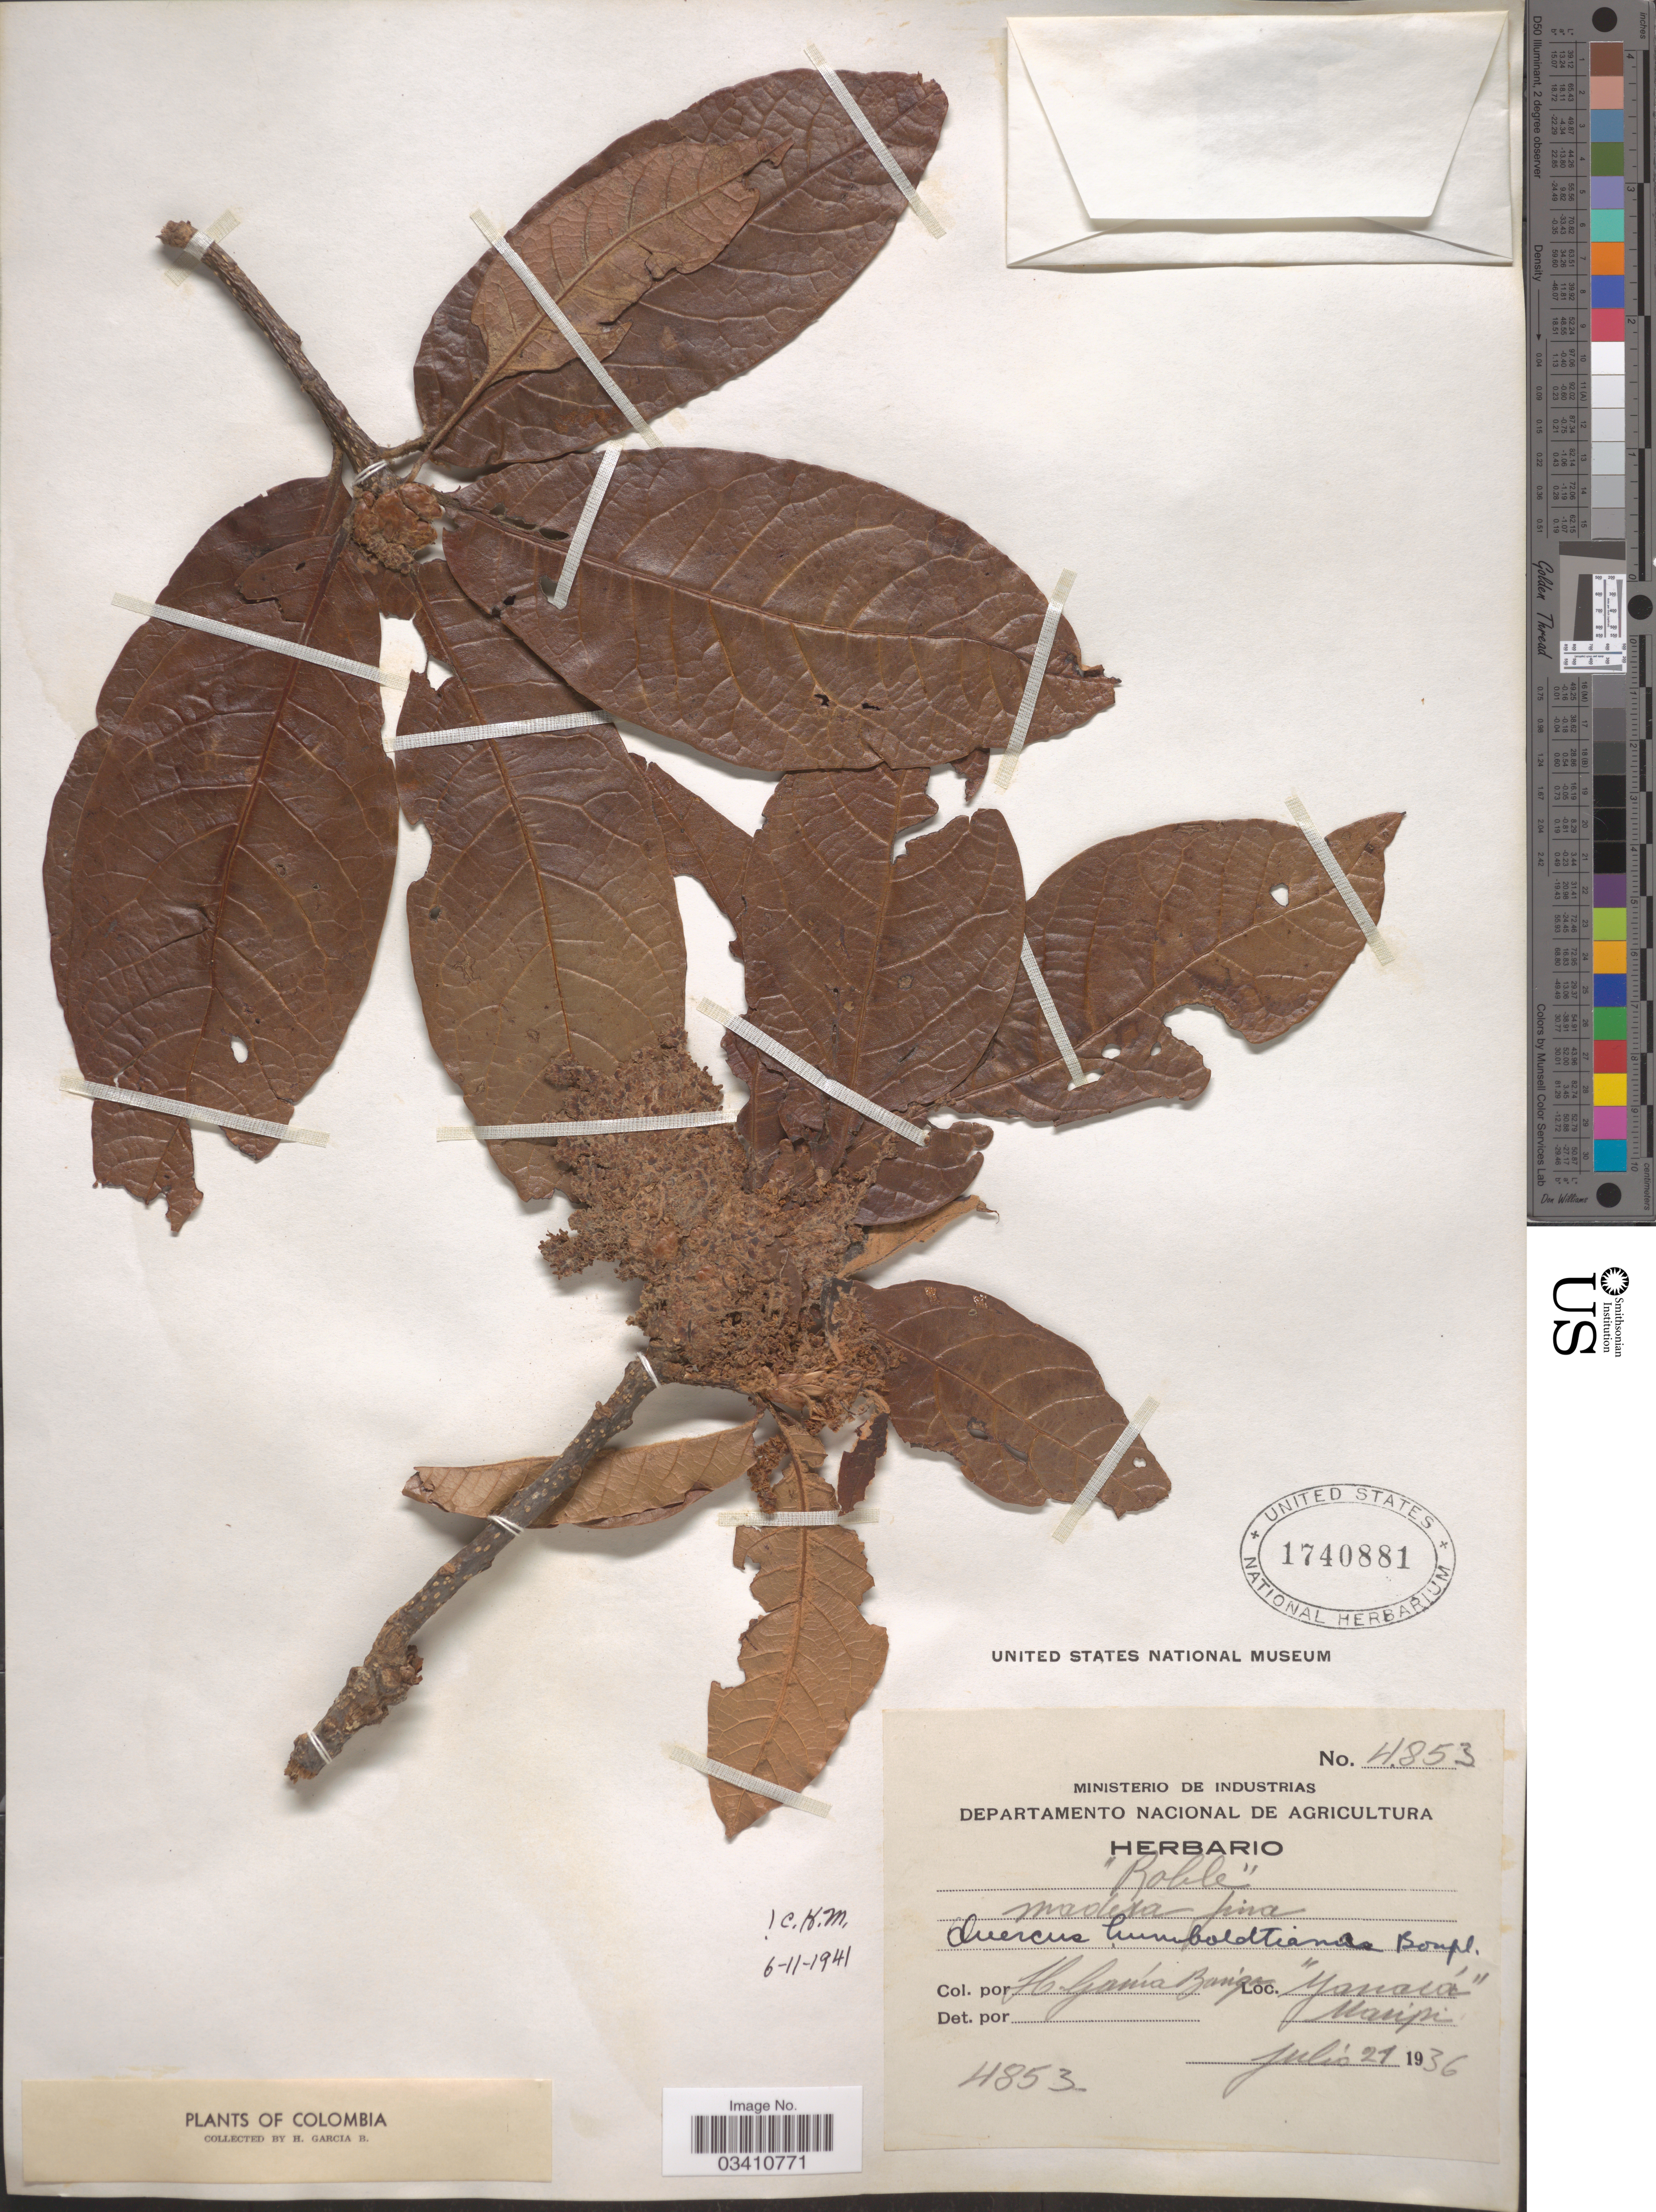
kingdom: Plantae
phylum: Tracheophyta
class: Magnoliopsida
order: Fagales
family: Fagaceae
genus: Quercus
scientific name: Quercus humboldtii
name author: Bonpl.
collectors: H. García Barriga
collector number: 4853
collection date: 1936-07-21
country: Colombia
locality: Yanacá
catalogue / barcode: US 1740881